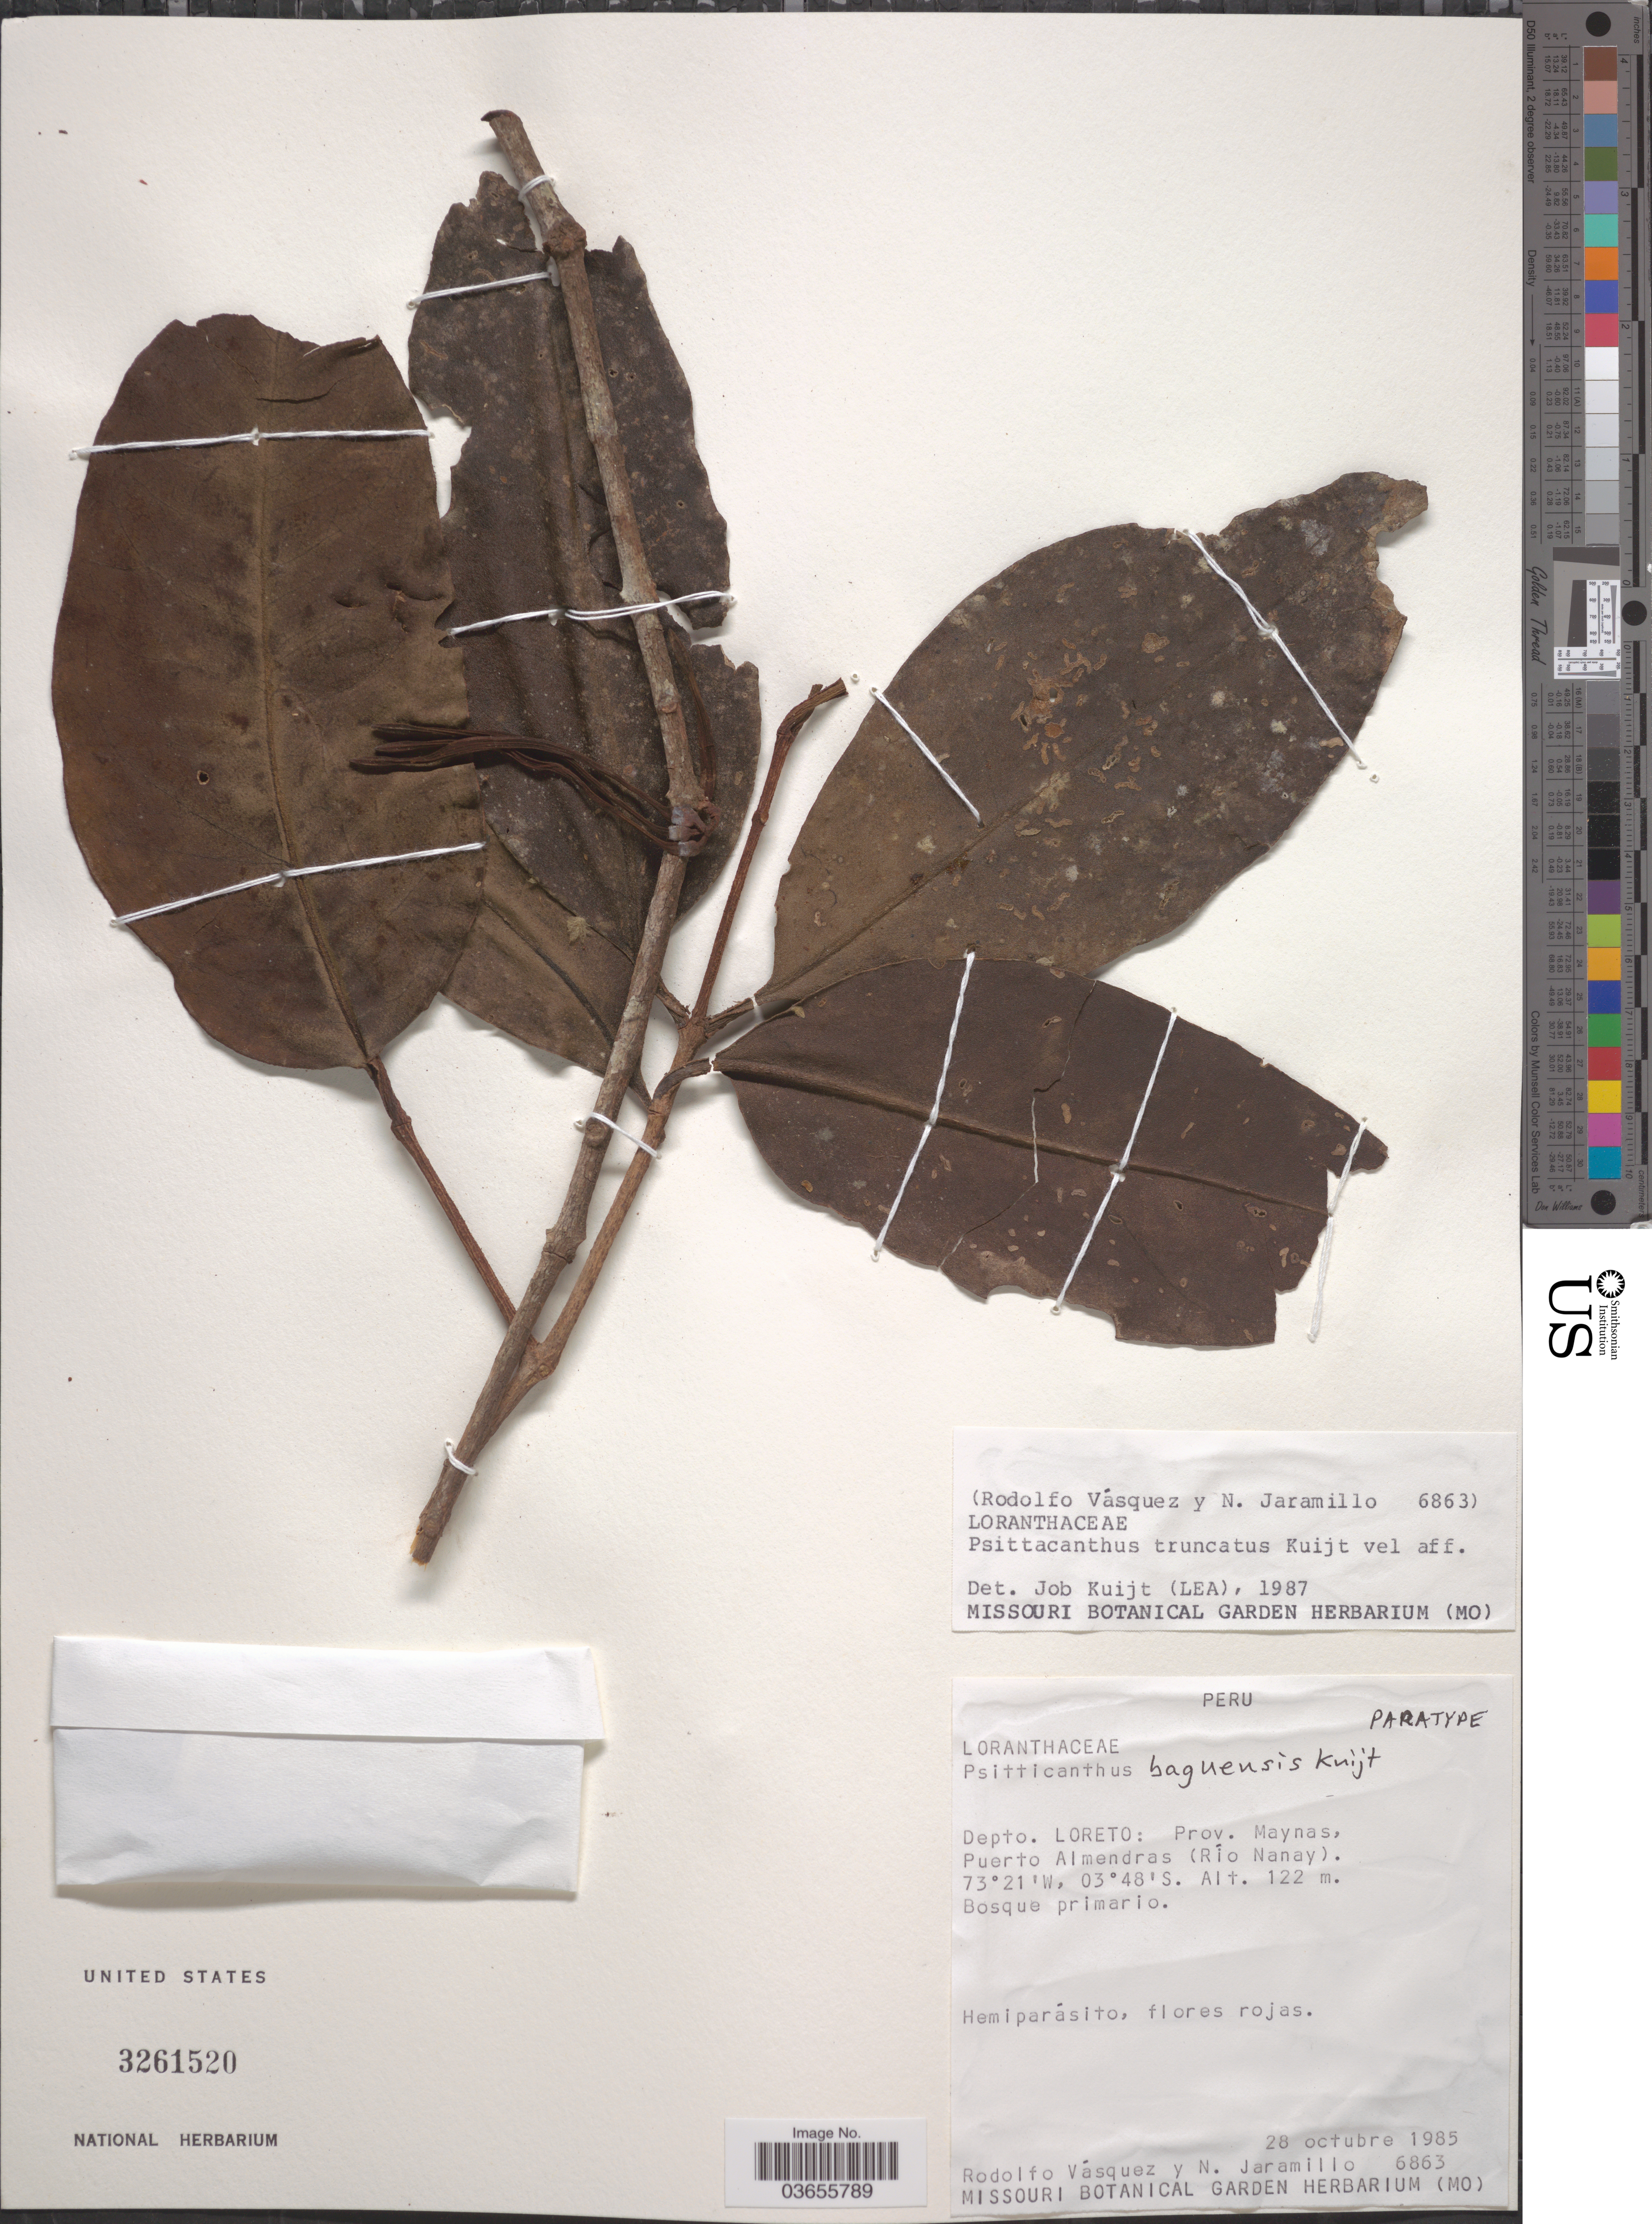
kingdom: Plantae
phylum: Tracheophyta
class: Magnoliopsida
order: Santalales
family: Loranthaceae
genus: Psittacanthus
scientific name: Psittacanthus baguensis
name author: Kuijt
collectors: R. Vásquez & N. Jaramillo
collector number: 6863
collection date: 1985-10-28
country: Peru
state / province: Loreto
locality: Depto. Loreto: Prov. Maynas, Puerto Almendras (Río Nanay).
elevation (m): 122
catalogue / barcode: US 3261520